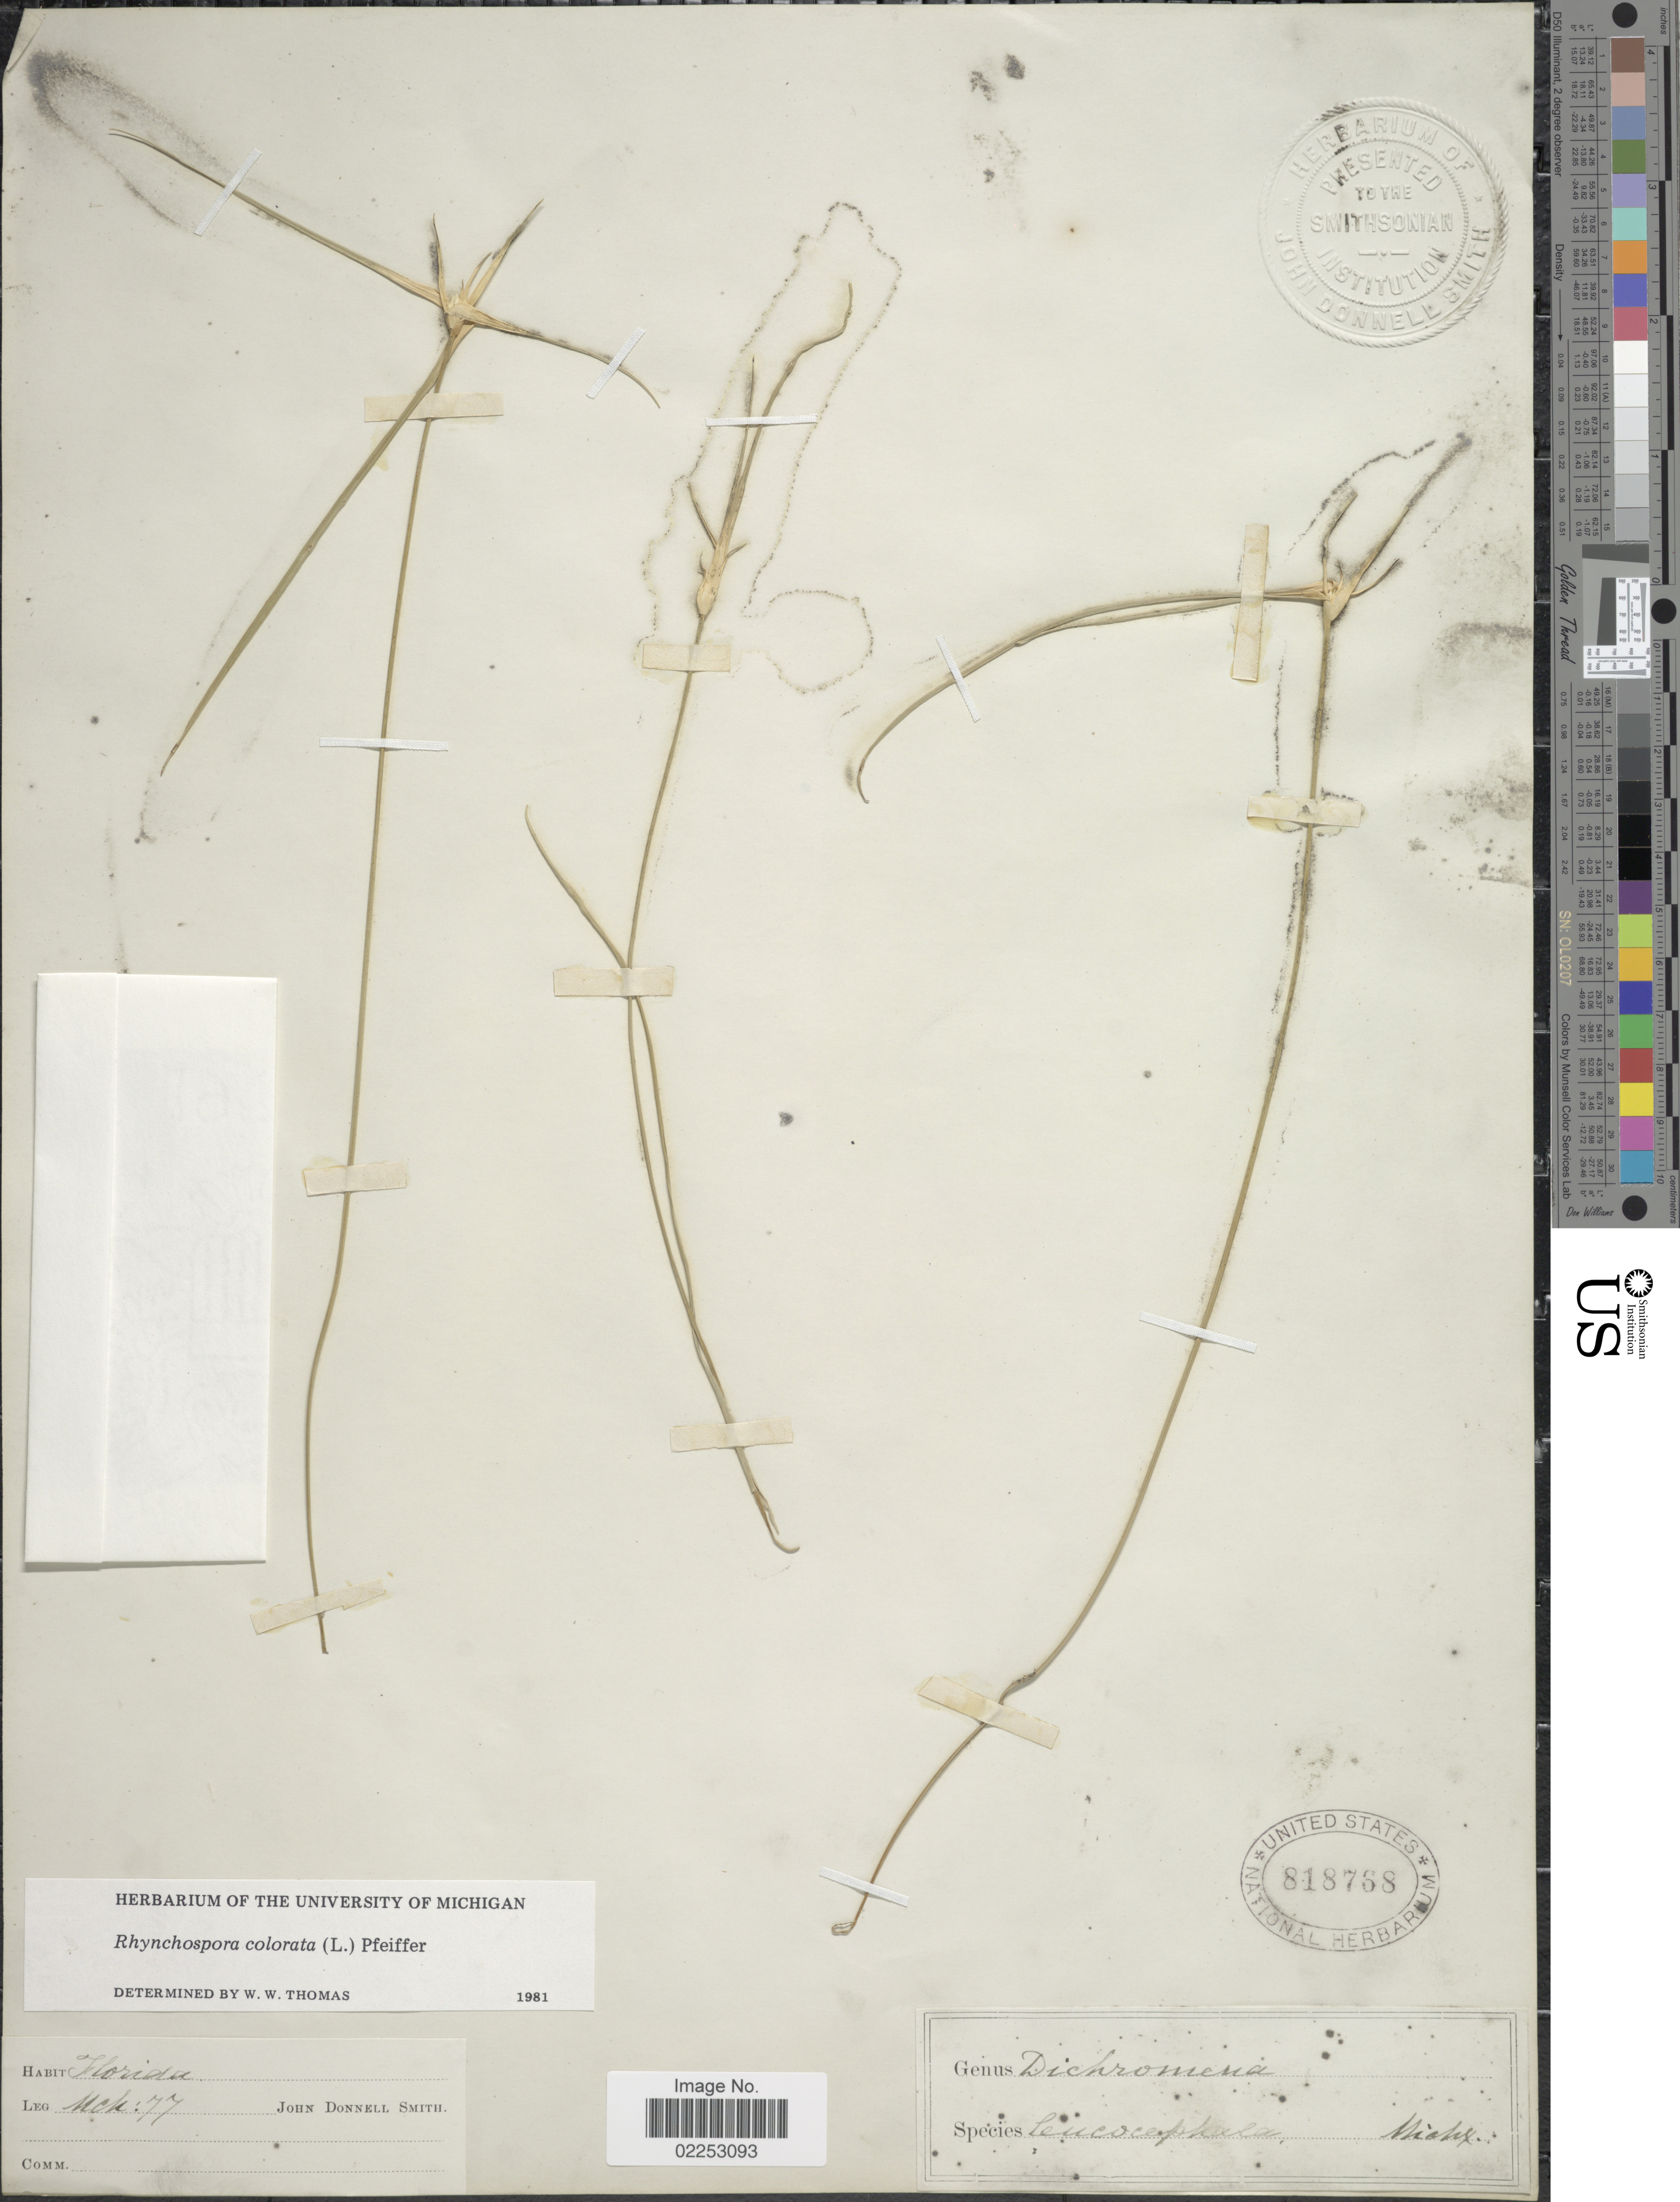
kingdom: Plantae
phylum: Tracheophyta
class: Liliopsida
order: Poales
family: Cyperaceae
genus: Rhynchospora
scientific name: Rhynchospora colorata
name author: (L.) H. Pfeiff.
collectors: J. Donnell Smith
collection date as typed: Transcribed d/m/y: /3/77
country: United States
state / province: Florida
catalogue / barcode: US 818768